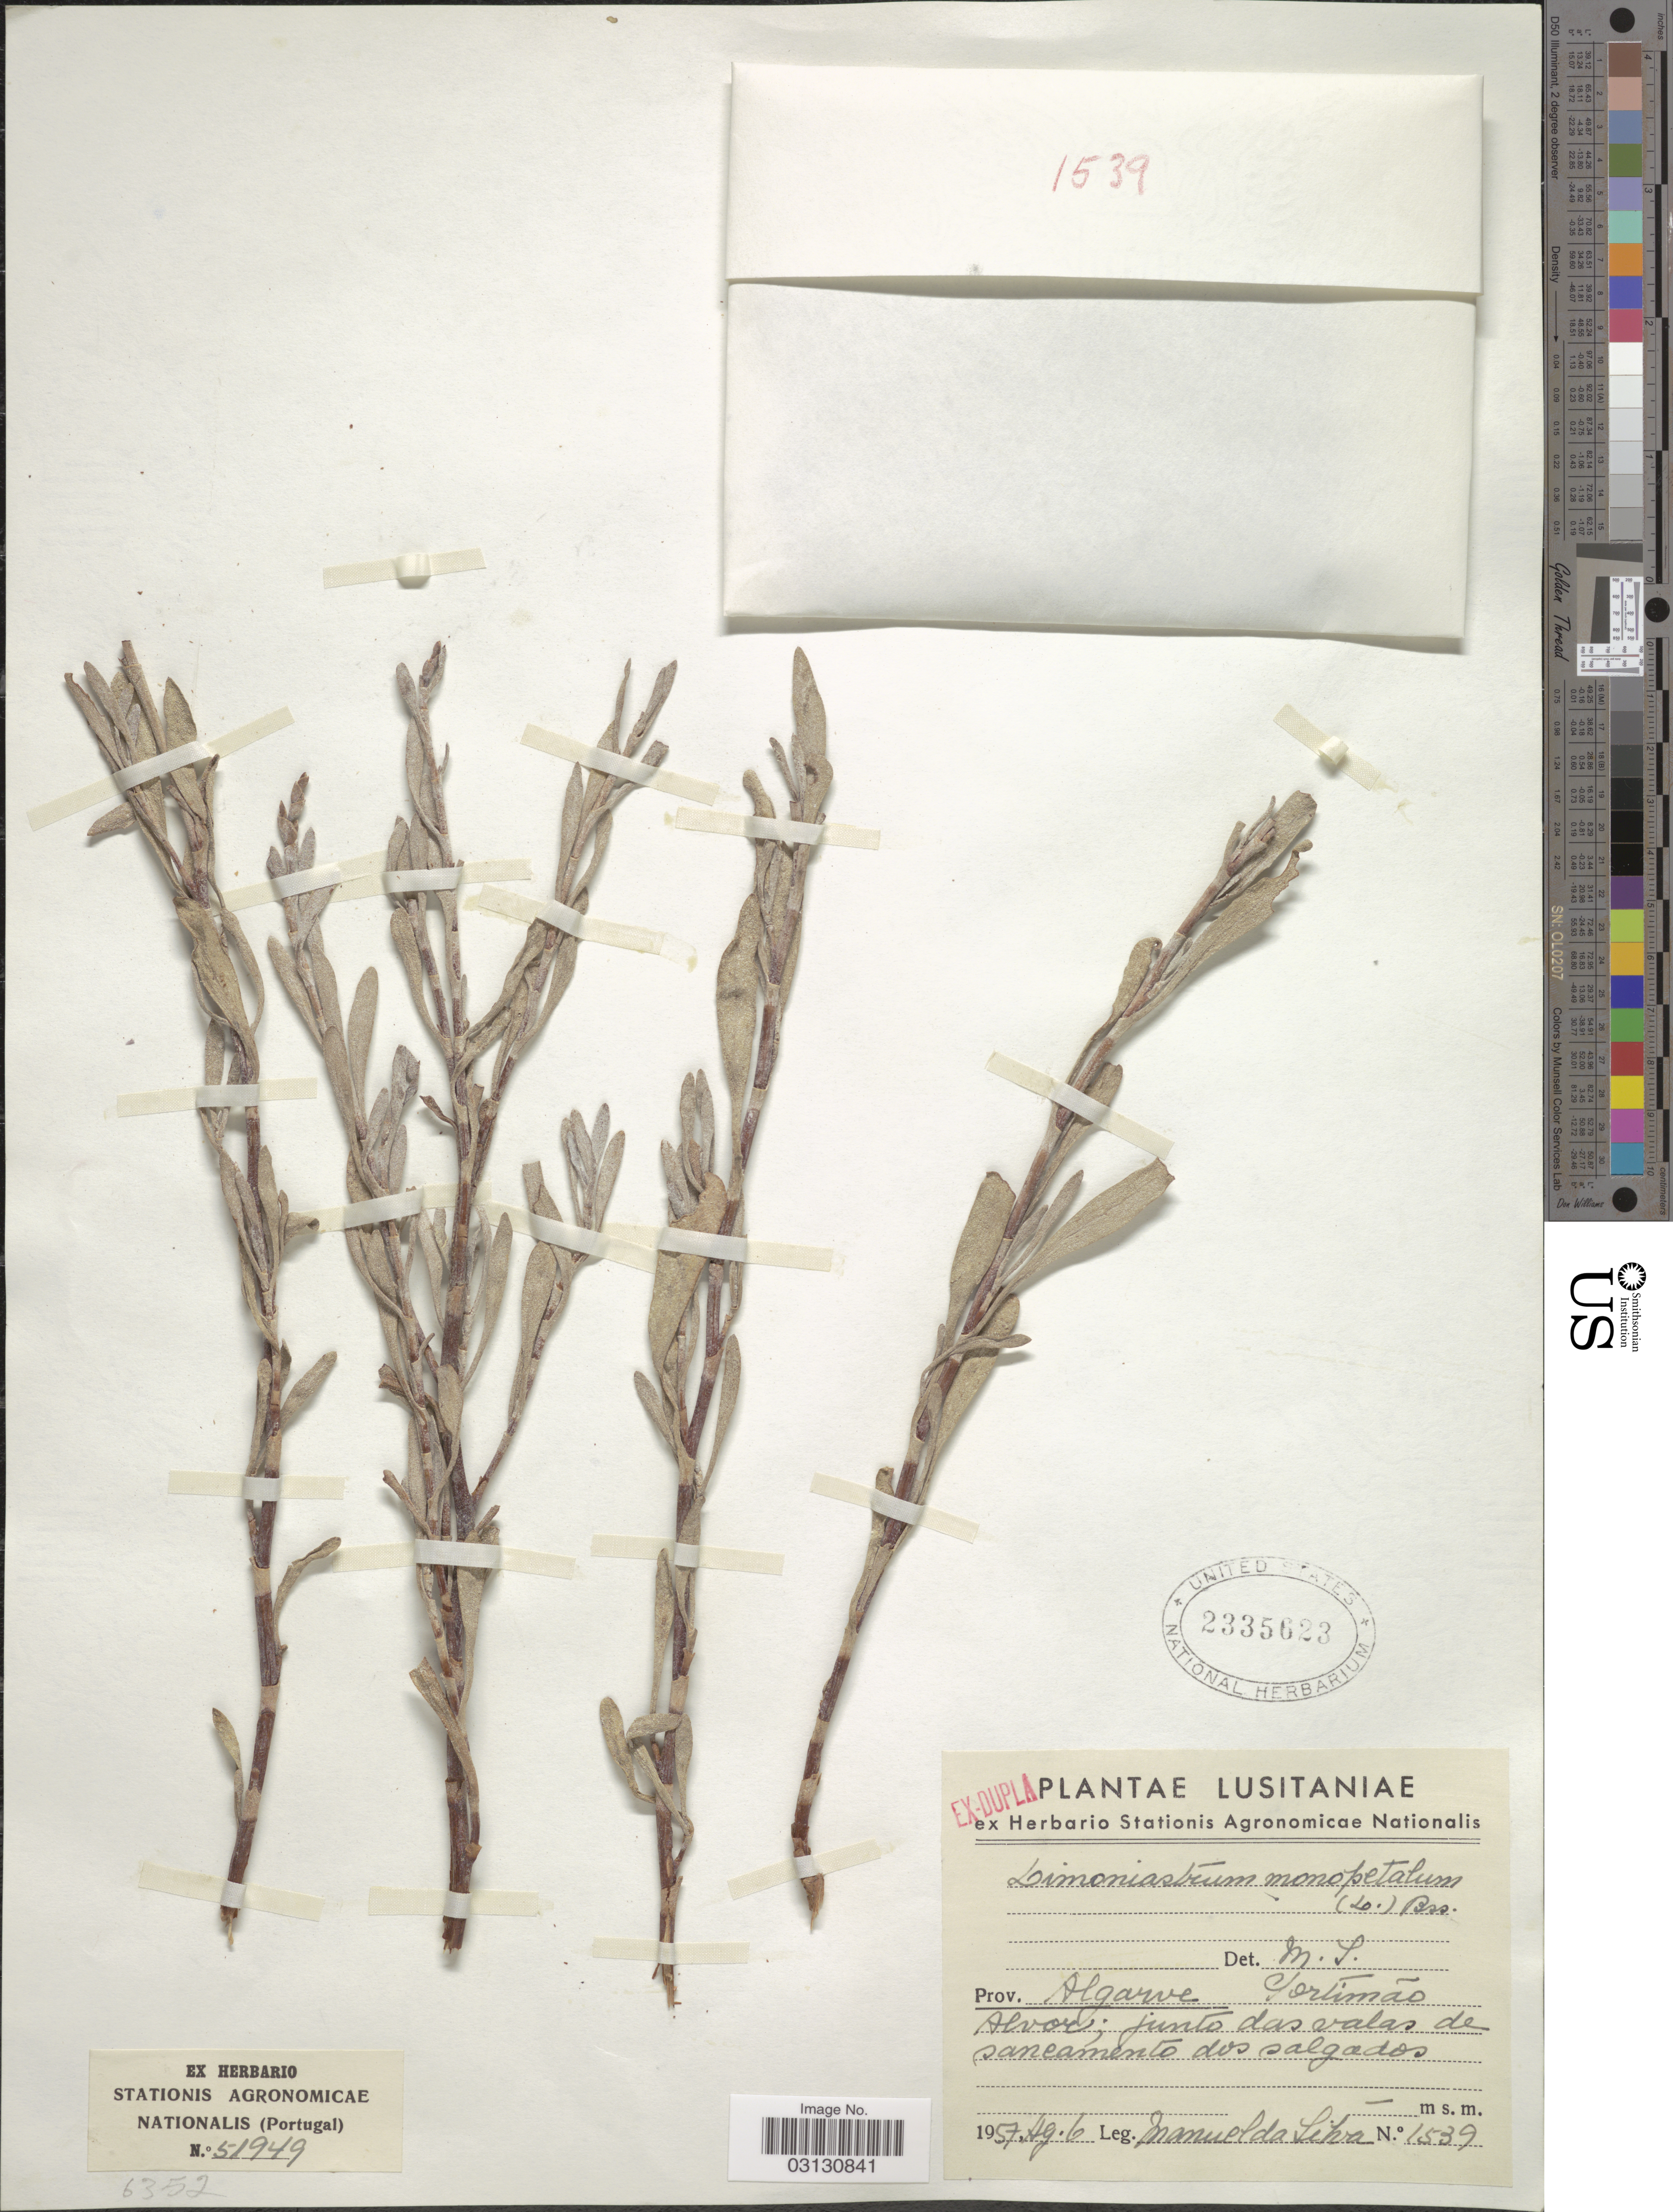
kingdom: Plantae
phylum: Tracheophyta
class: Magnoliopsida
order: Caryophyllales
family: Plumbaginaceae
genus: Limoniastrum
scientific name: Limoniastrum monopetalum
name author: (L.) Boiss.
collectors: M. Da Silva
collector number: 1539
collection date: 1957-08-06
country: Portugal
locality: Lusitaniae, Prov. Algarve, Gortimão [interpreted], Alvor; junto das valas de saneamento dos salgados.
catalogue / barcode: US 2335623